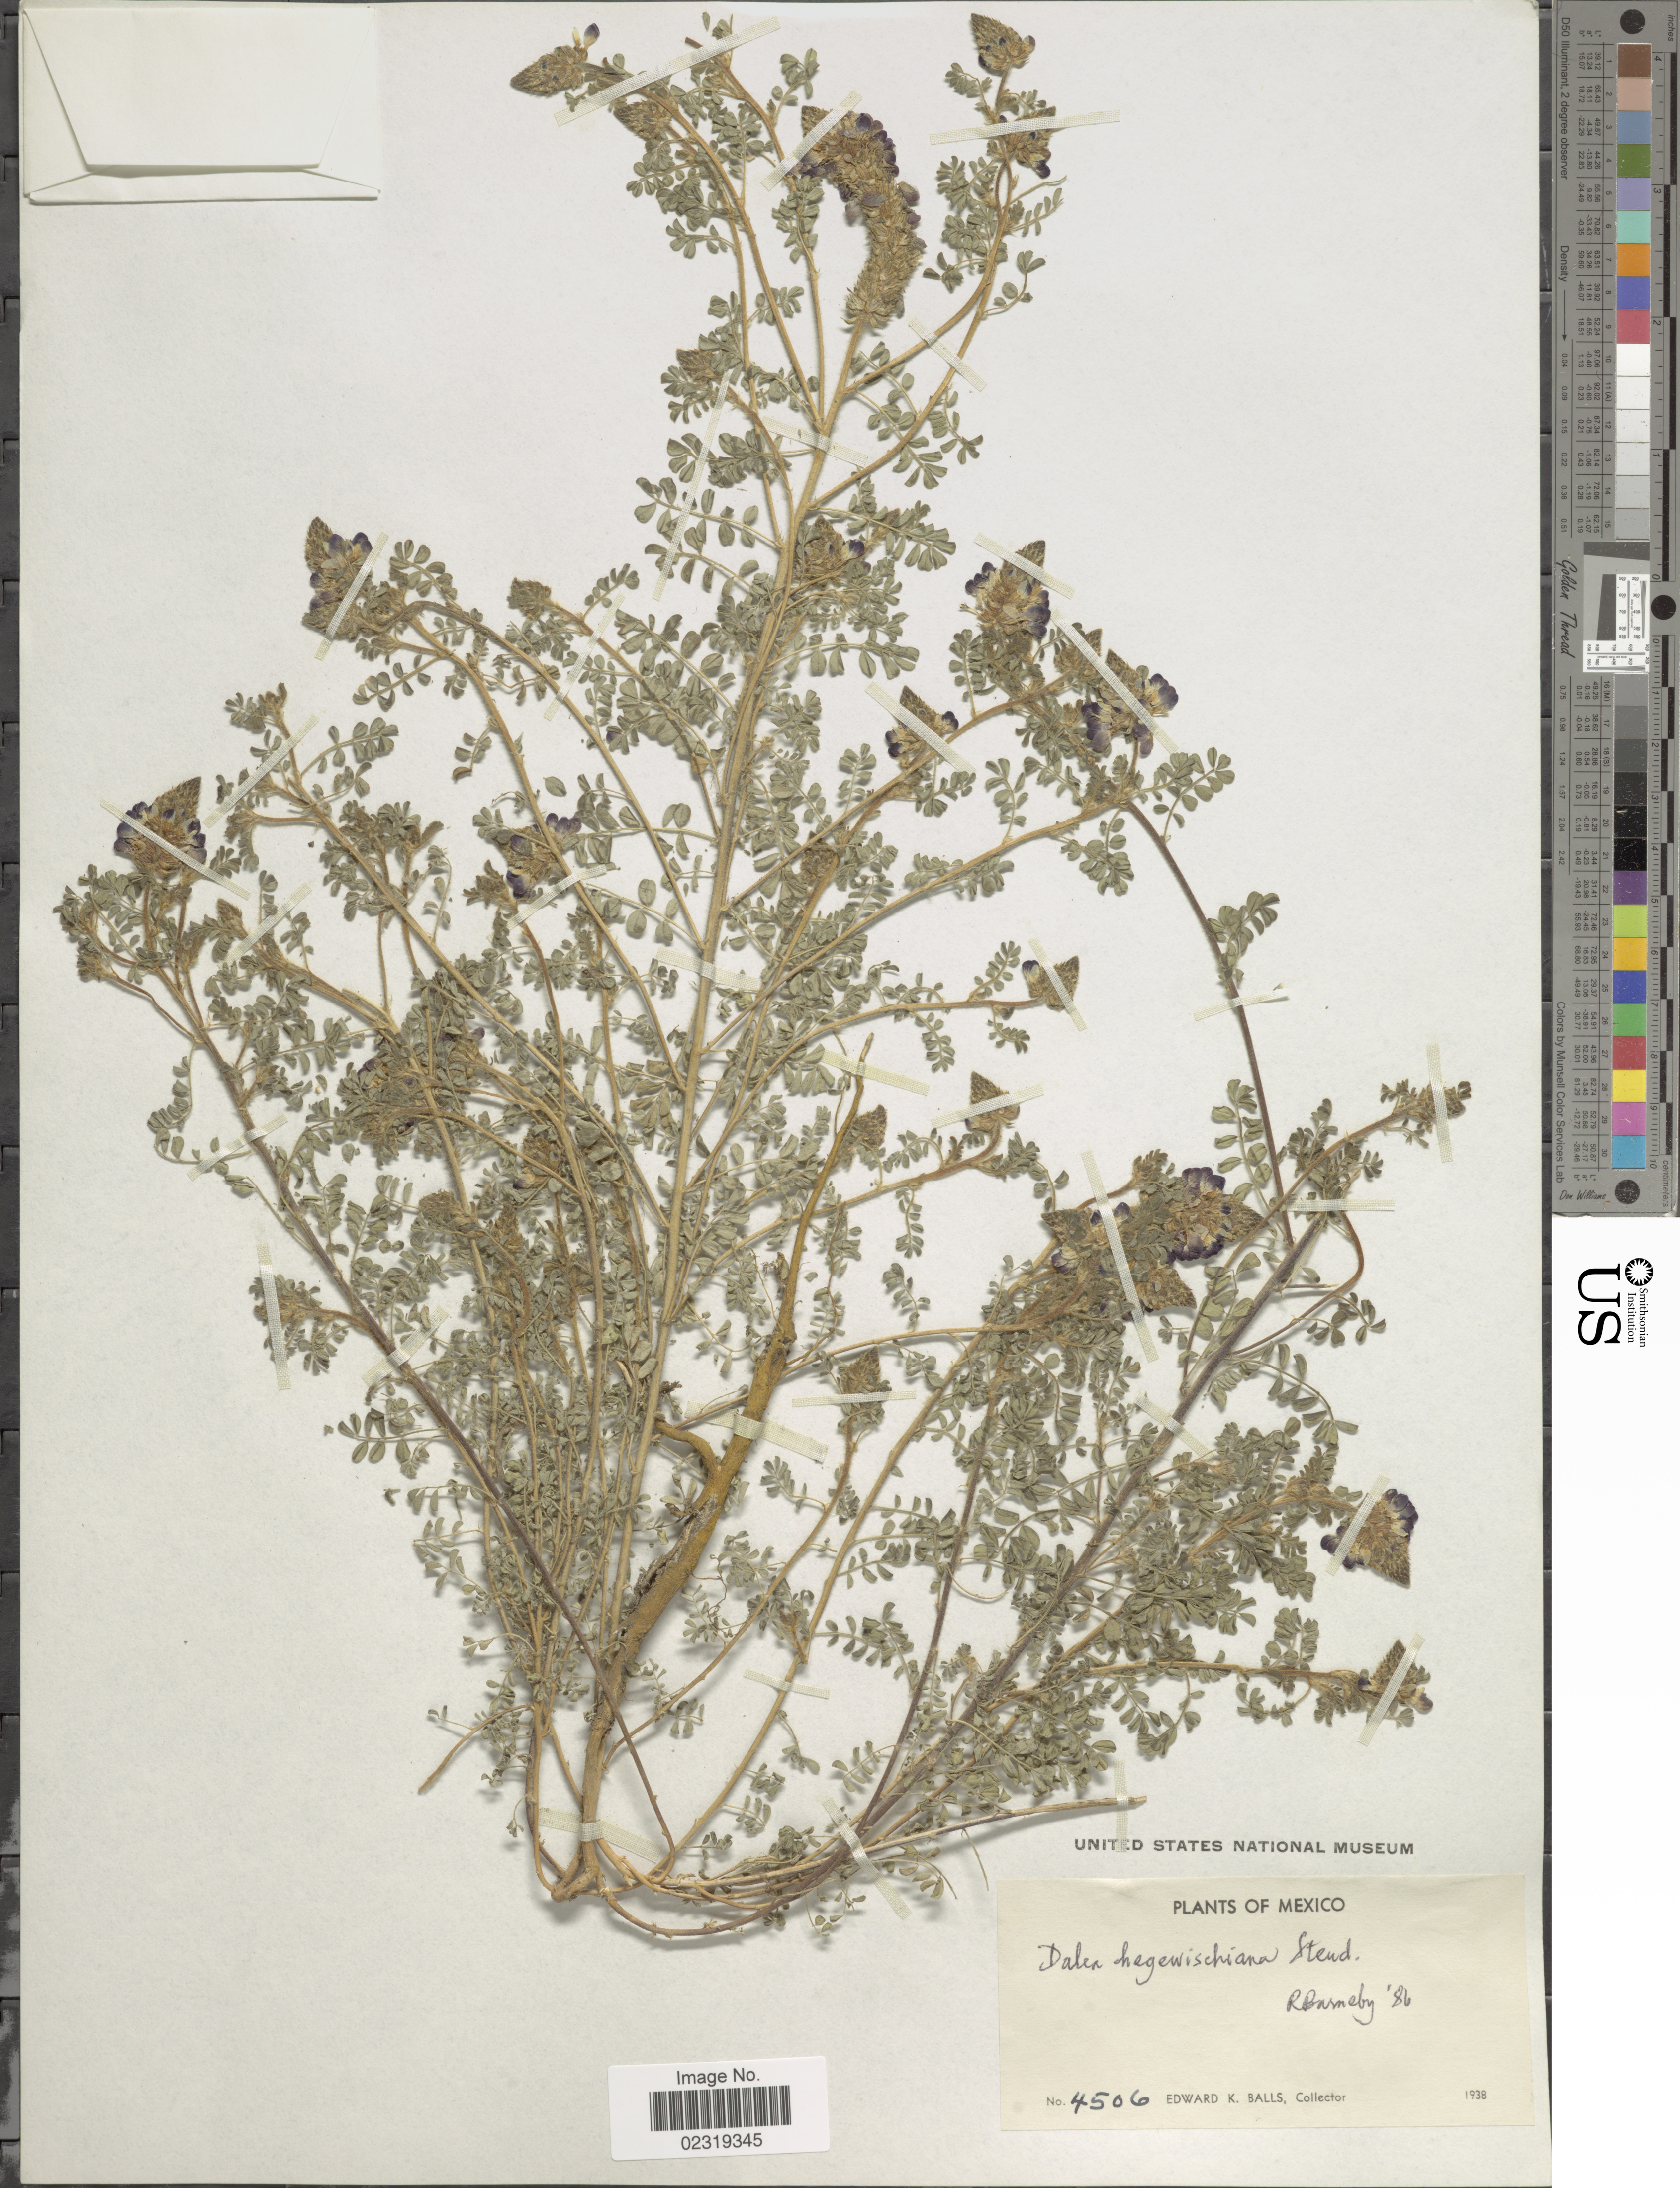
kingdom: Plantae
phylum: Tracheophyta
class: Magnoliopsida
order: Fabales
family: Fabaceae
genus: Dalea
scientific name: Dalea hegewischiana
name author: Steud.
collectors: E. K. Balls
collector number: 4506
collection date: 1938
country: Mexico